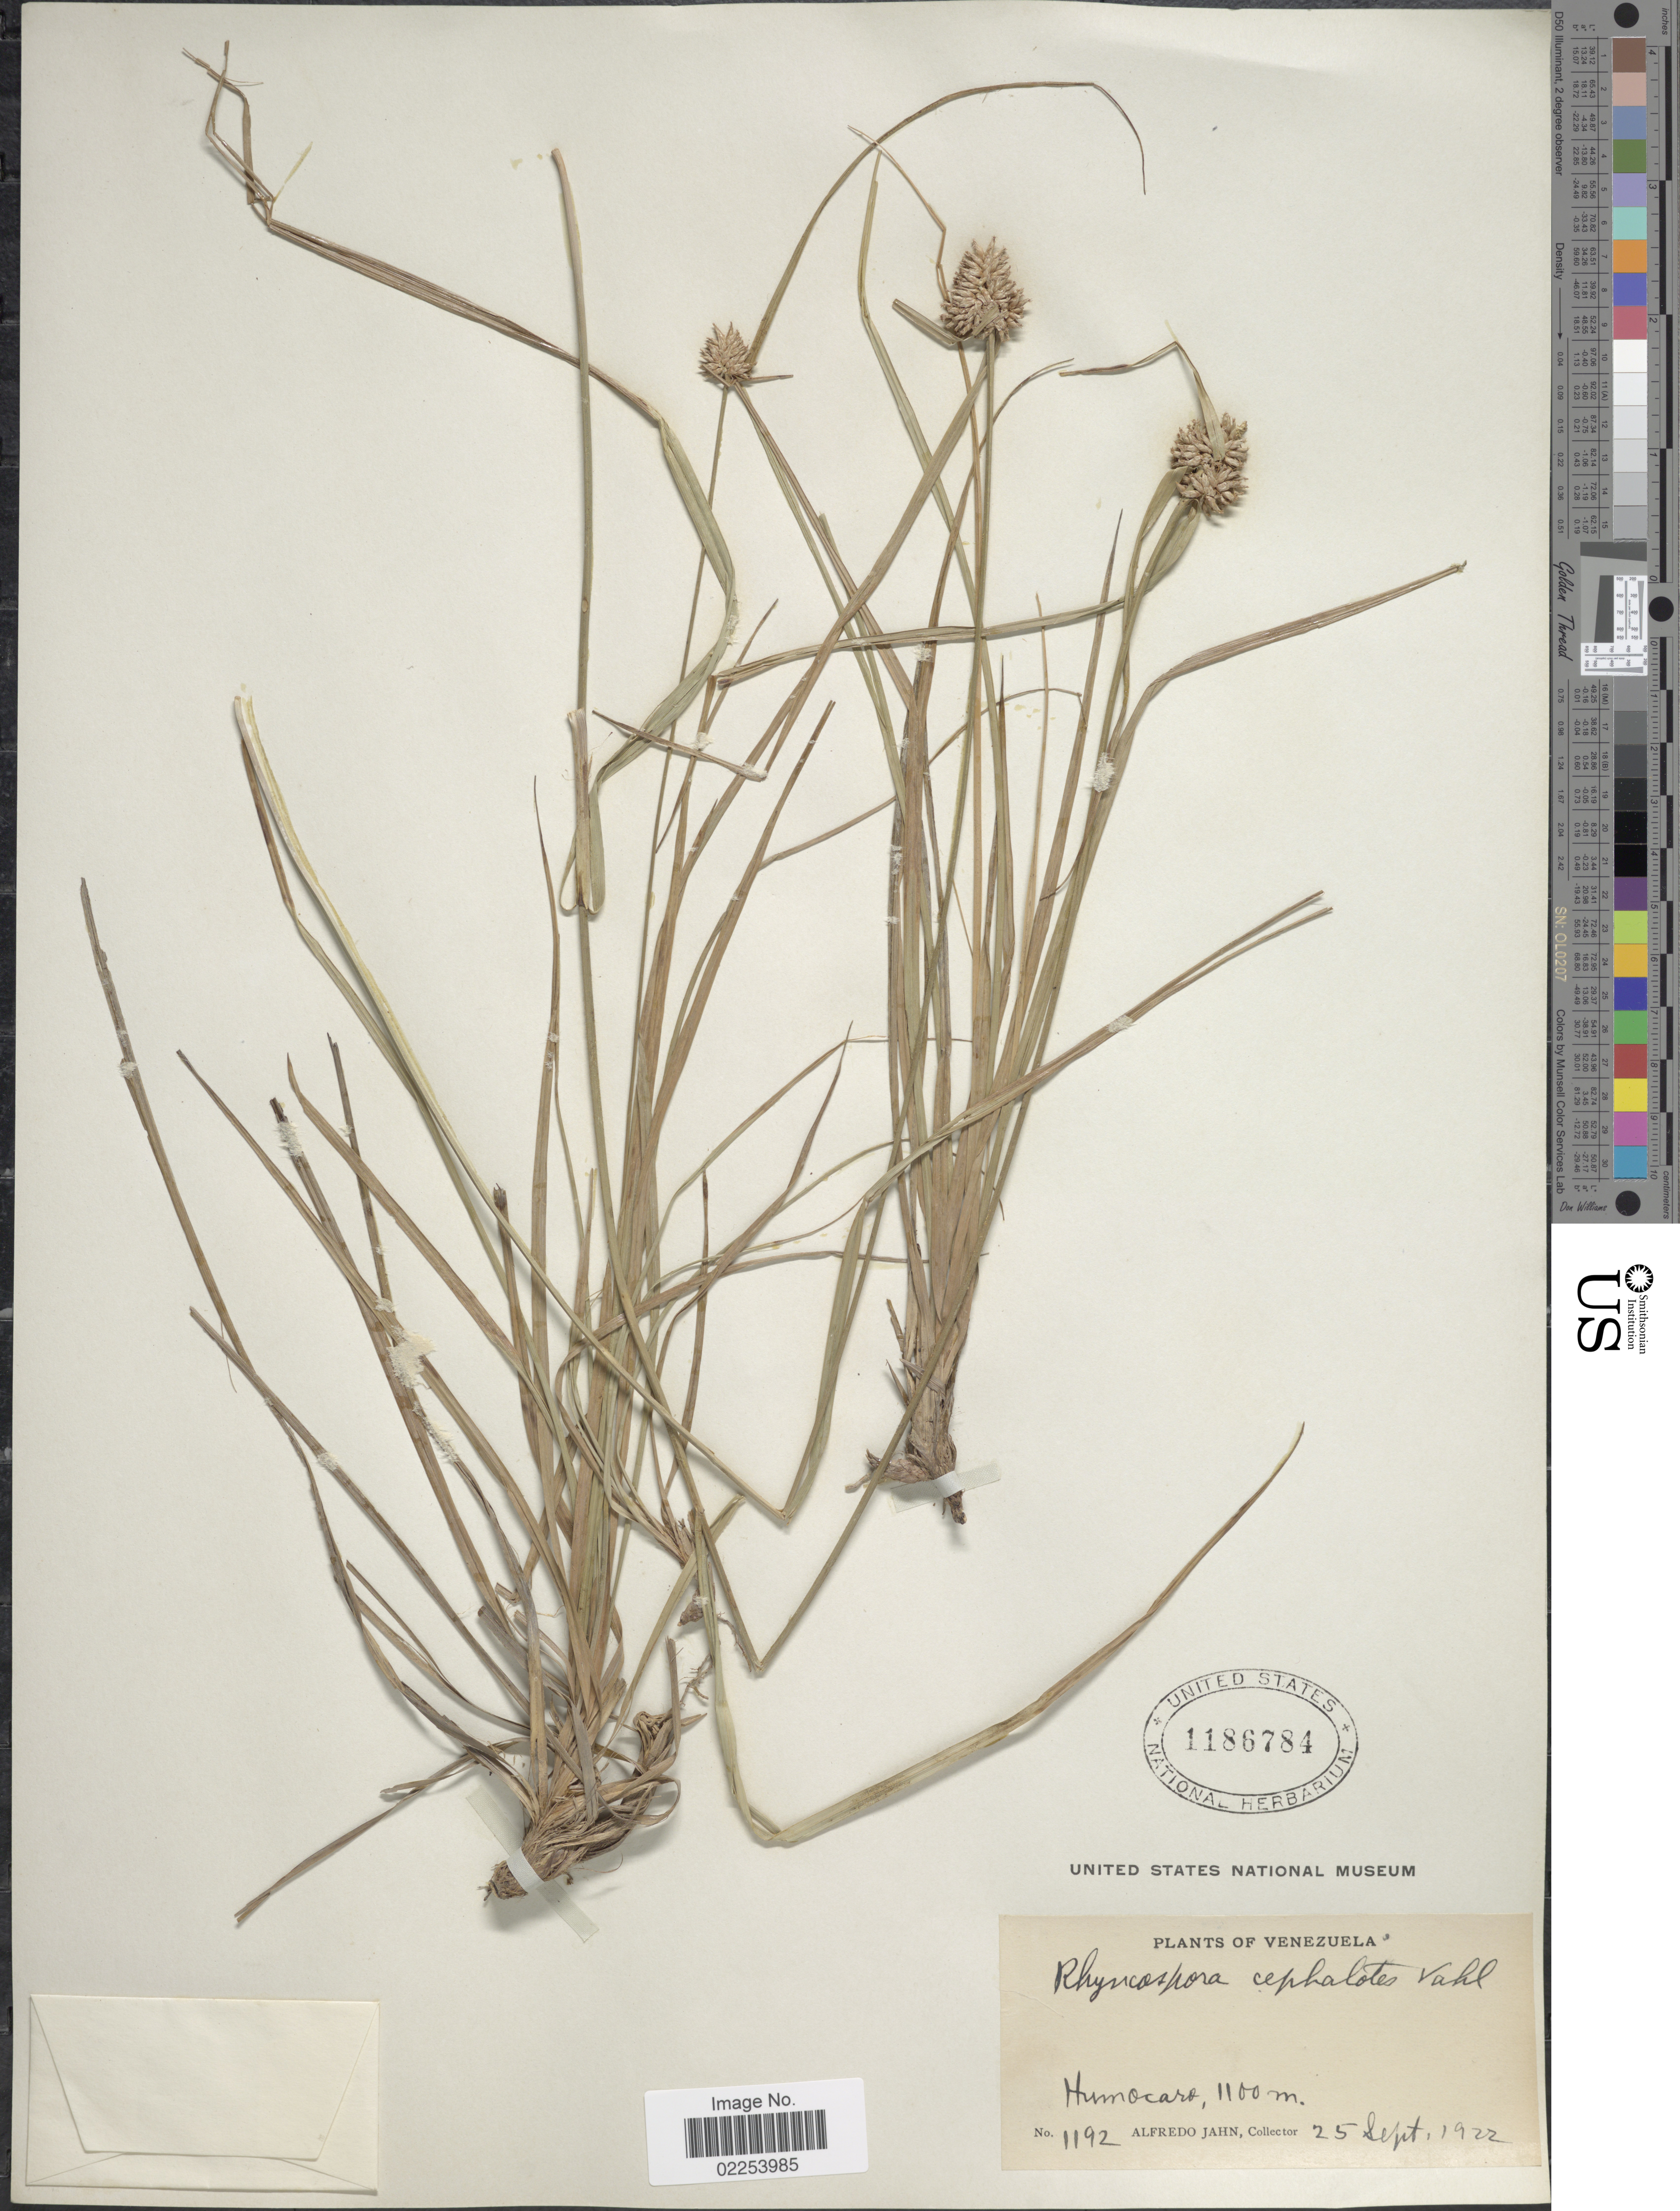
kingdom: Plantae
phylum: Tracheophyta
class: Liliopsida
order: Poales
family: Cyperaceae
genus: Rhynchospora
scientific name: Rhynchospora cephalotes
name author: (L.) Vahl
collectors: A. Jahn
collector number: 1192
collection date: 1922-09-25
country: Venezuela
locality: Humocaro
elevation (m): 1100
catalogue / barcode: US 1186784